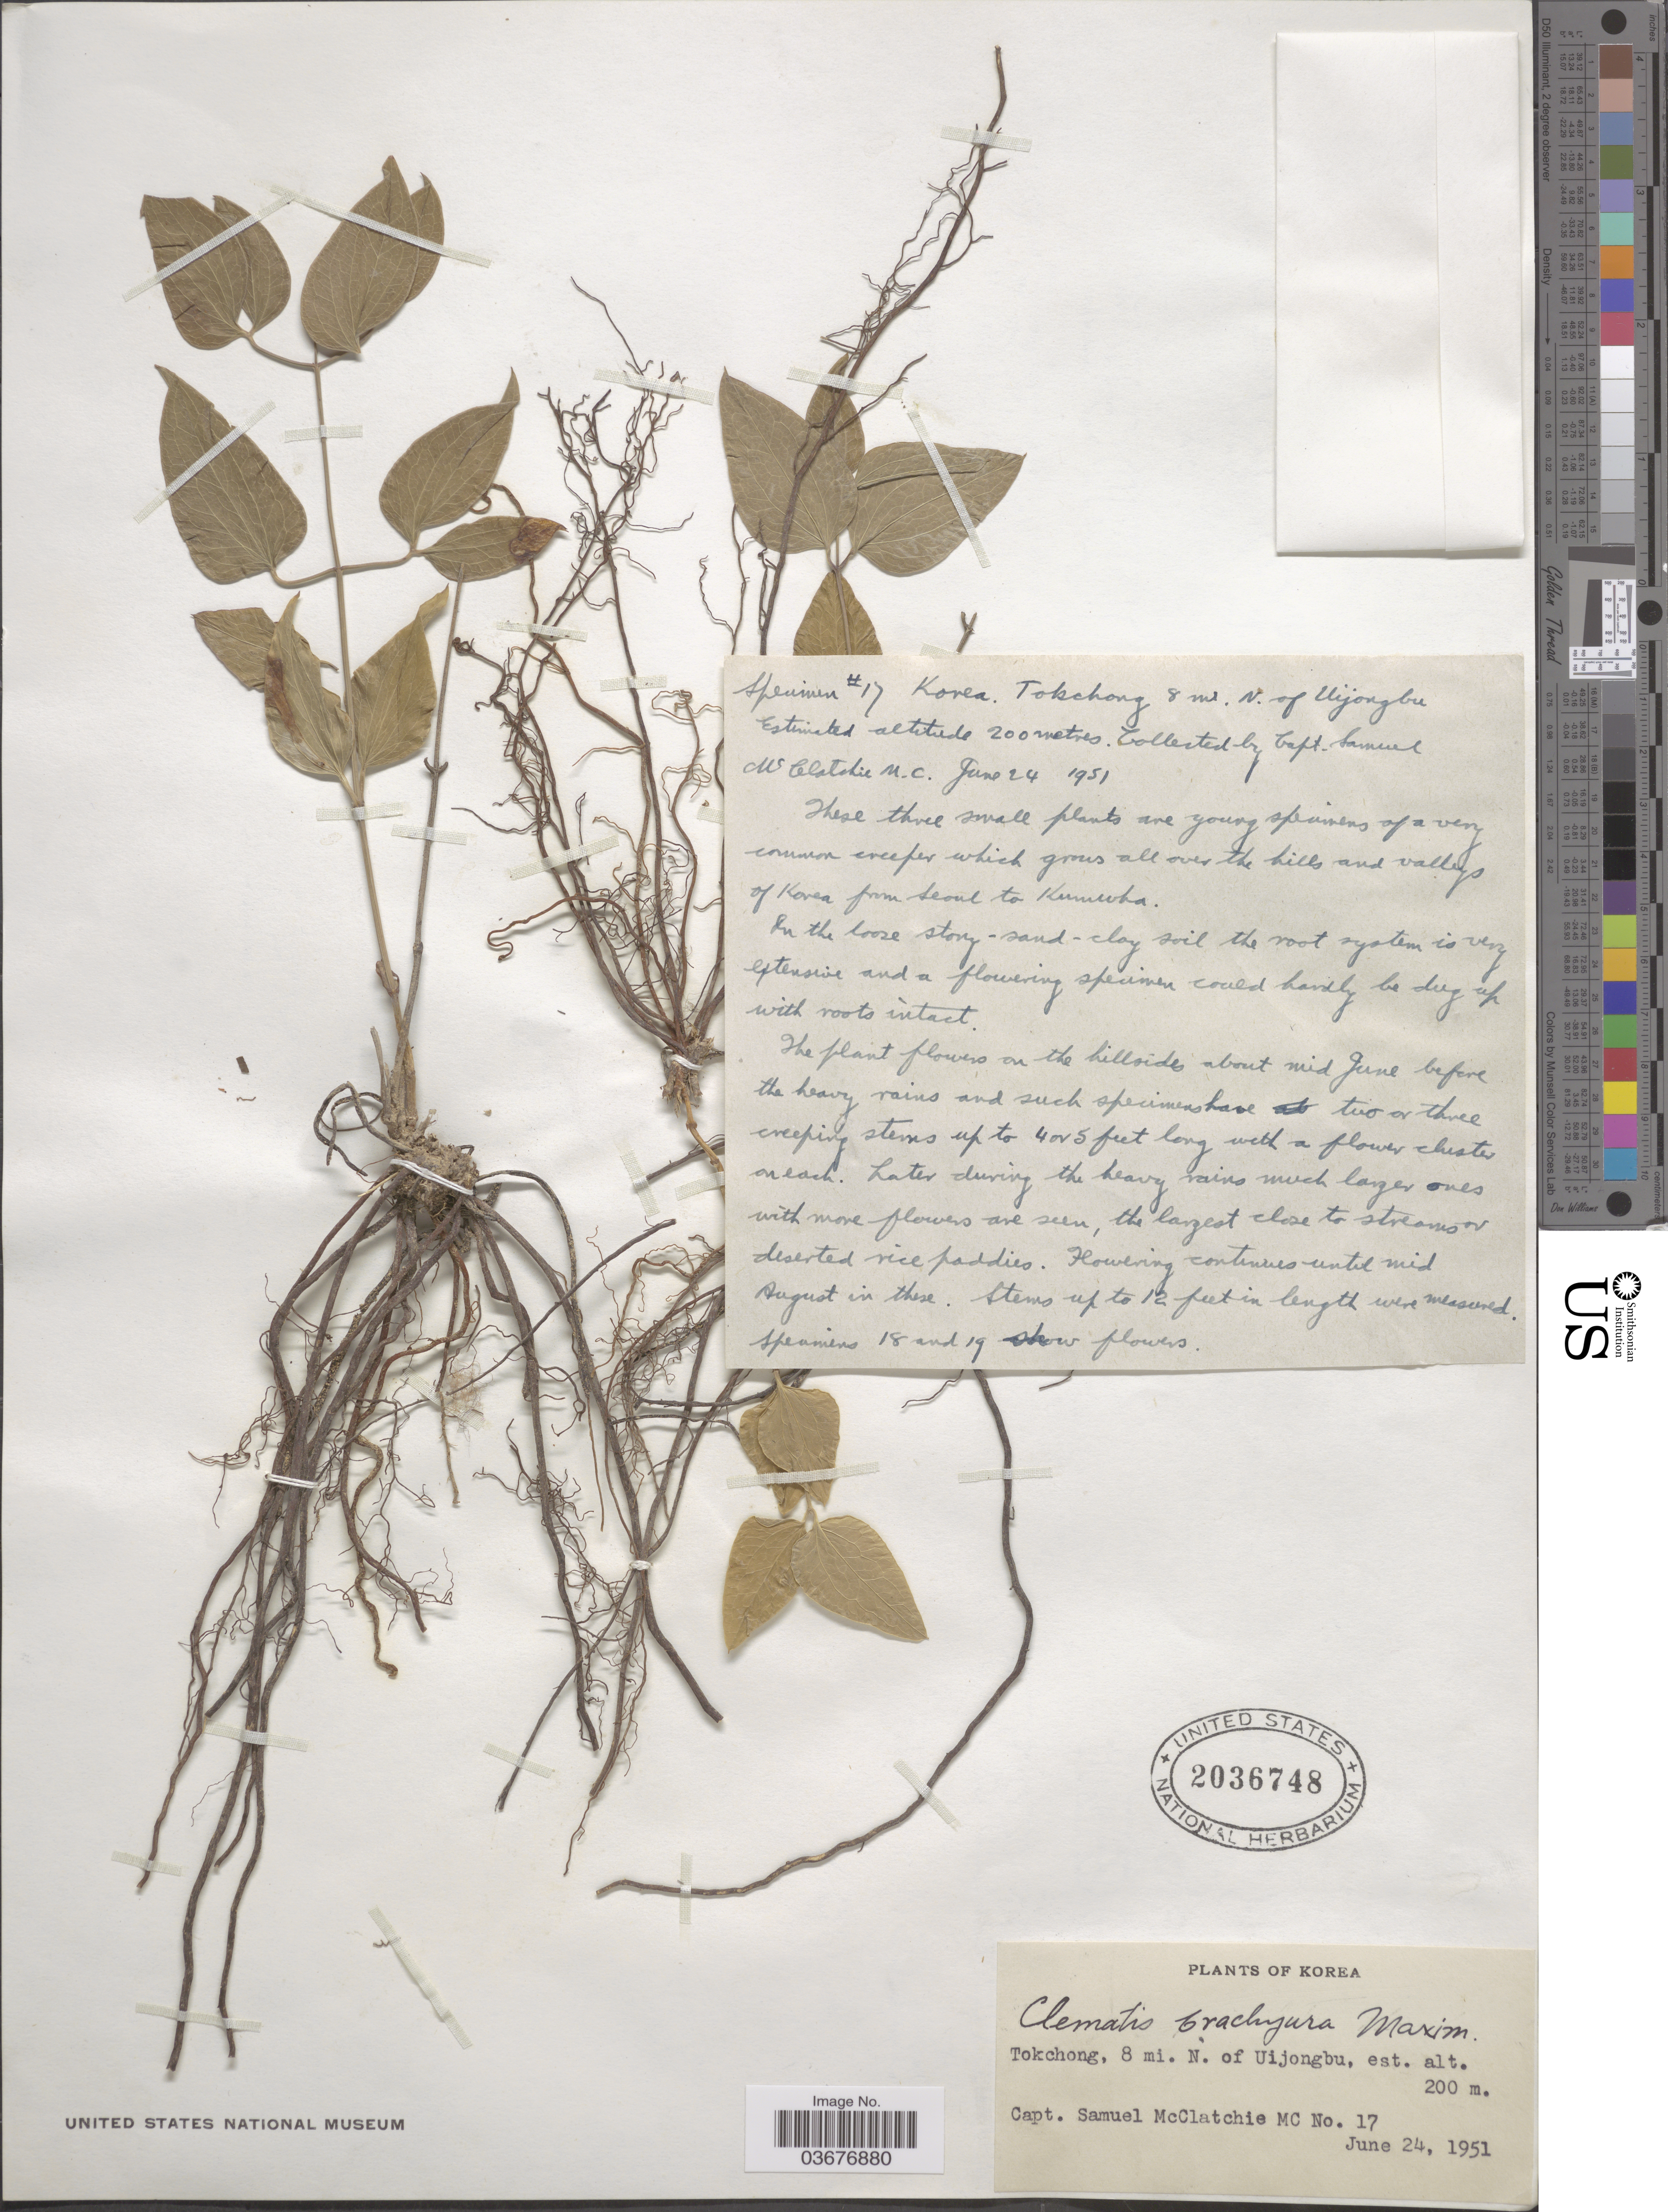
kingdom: Plantae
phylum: Tracheophyta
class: Magnoliopsida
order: Ranunculales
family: Ranunculaceae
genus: Clematis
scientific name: Clematis brachyura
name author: Maxim.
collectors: S. McClatchie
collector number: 17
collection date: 1951-06-24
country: South Korea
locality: Tokchong, 8 mi. N. of Uijongbu.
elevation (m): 200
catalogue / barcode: US 2036748